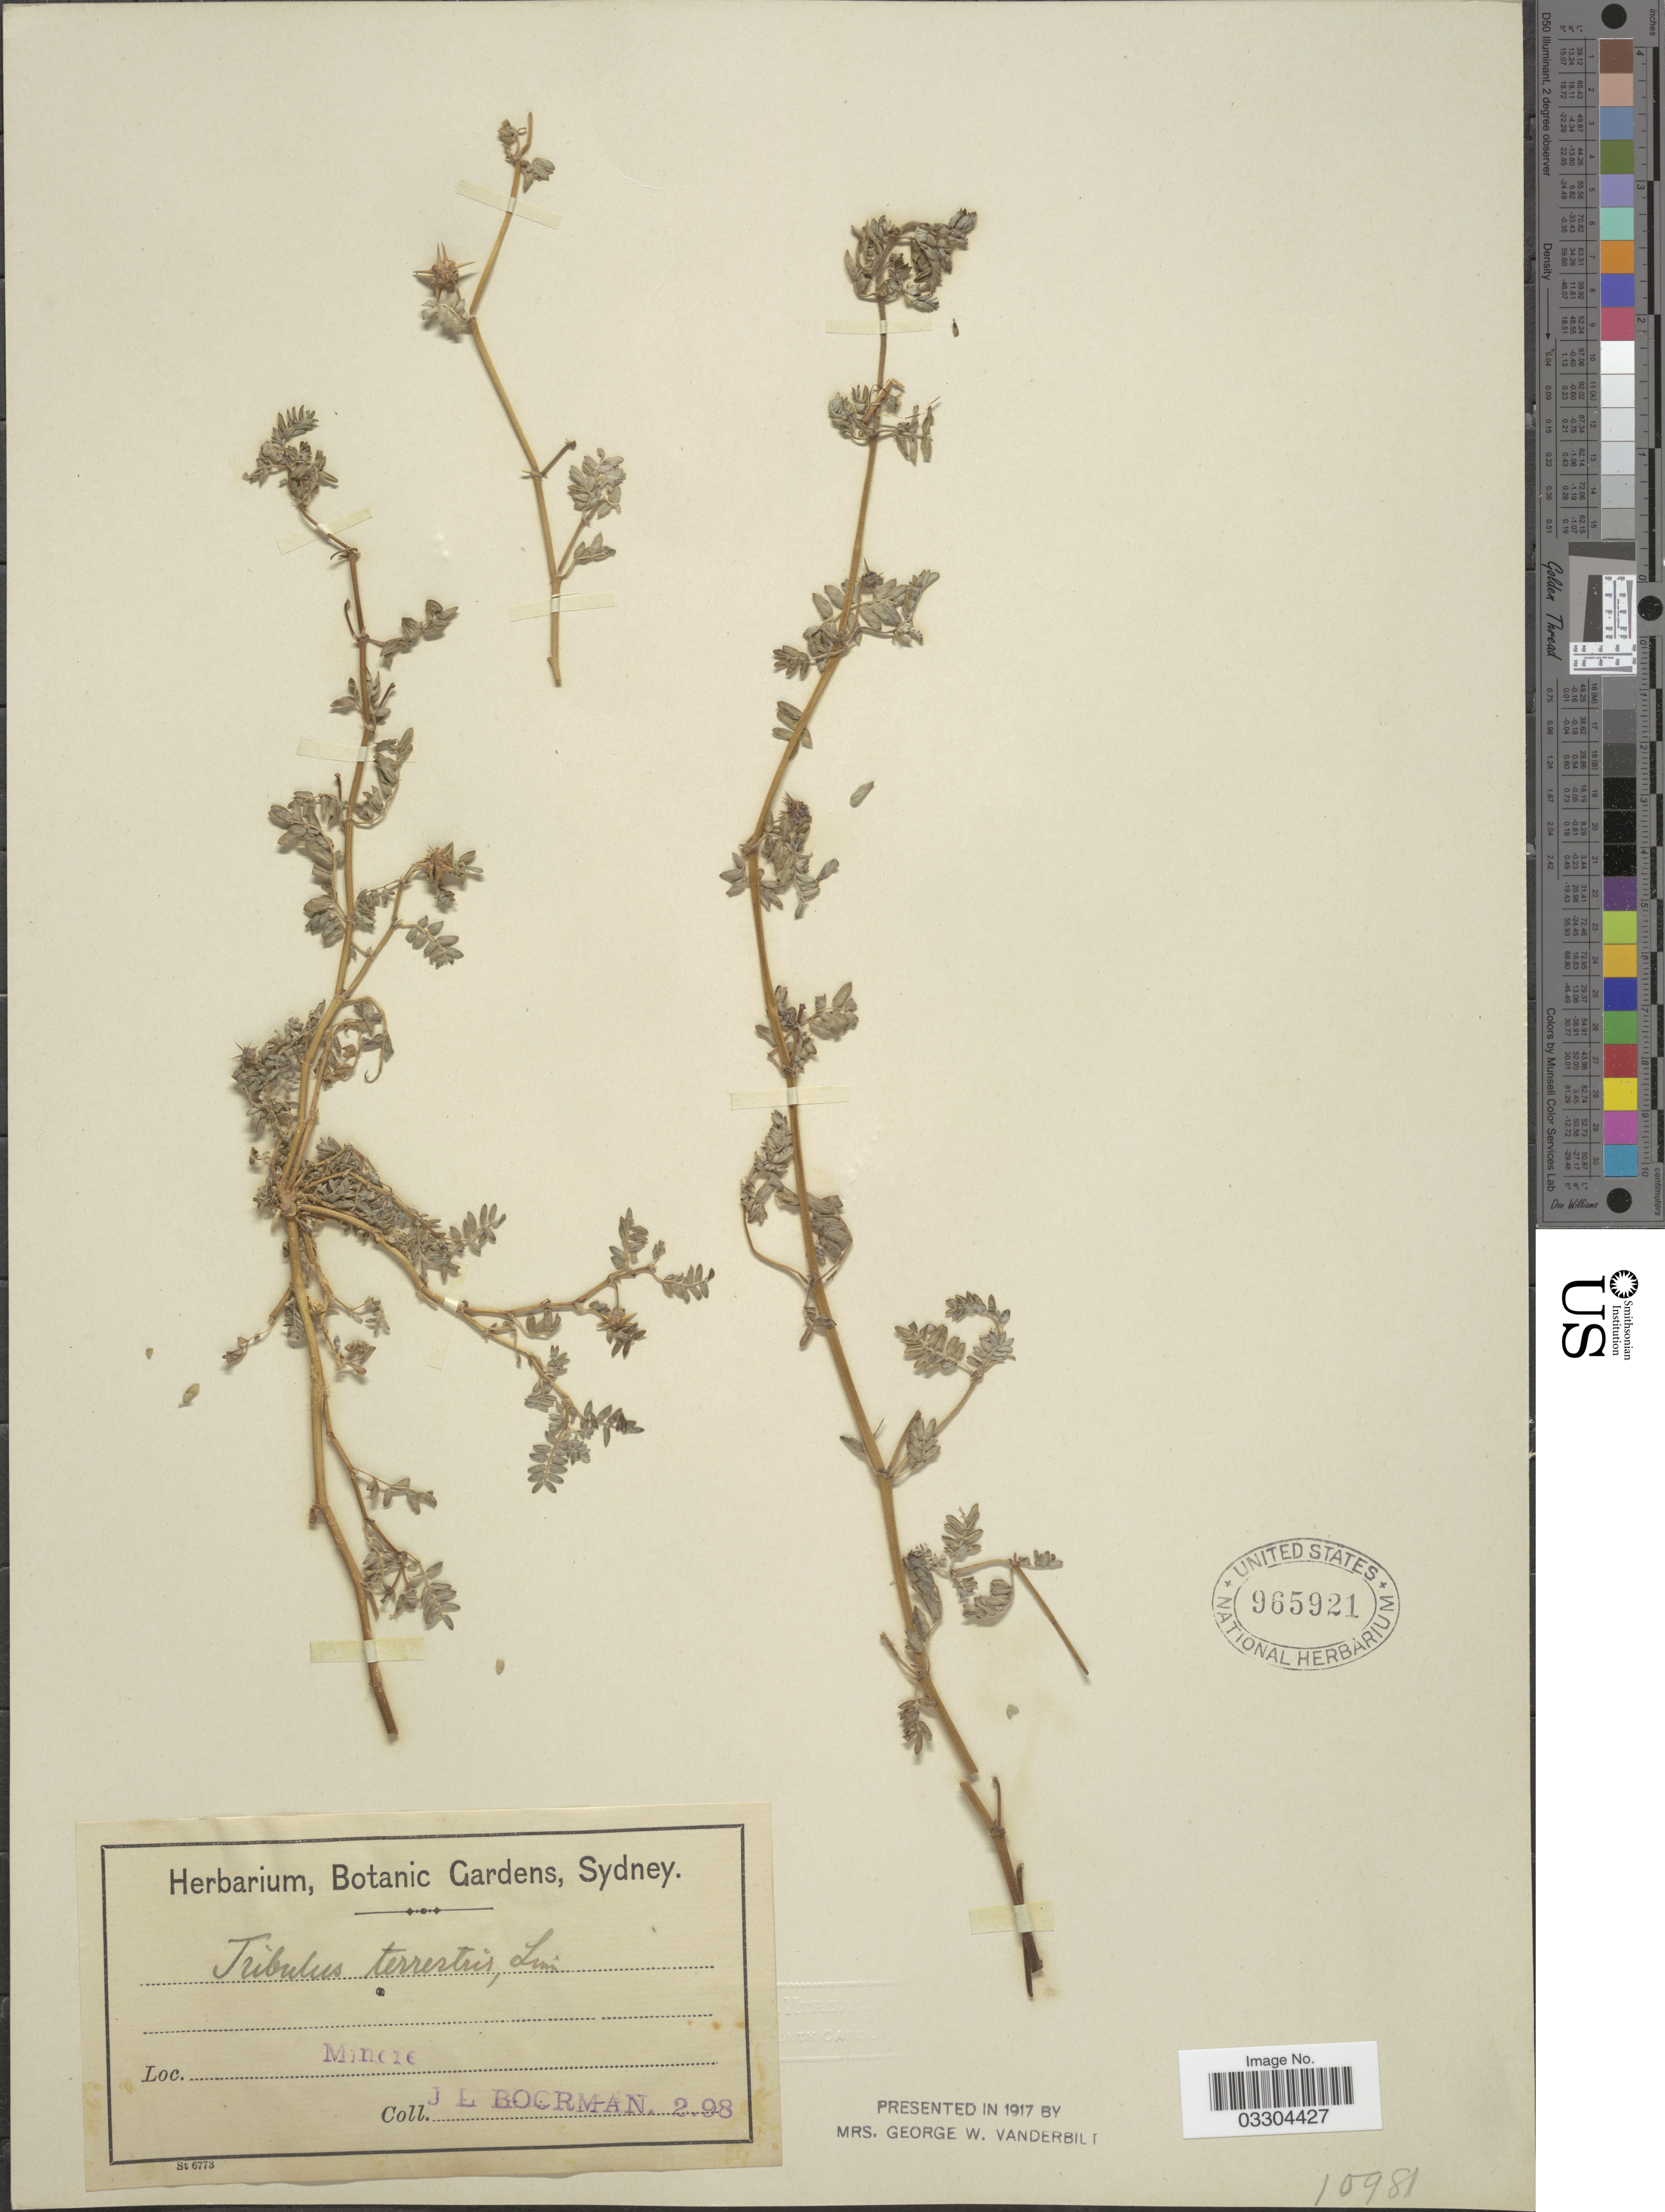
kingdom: Plantae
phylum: Tracheophyta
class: Magnoliopsida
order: Zygophyllales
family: Zygophyllaceae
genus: Tribulus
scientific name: Tribulus terrestris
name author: L.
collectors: J. Boorman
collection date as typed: Transcribed d/m/y: /2/98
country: Australia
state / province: New South Wales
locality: Minore.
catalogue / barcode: US 965921